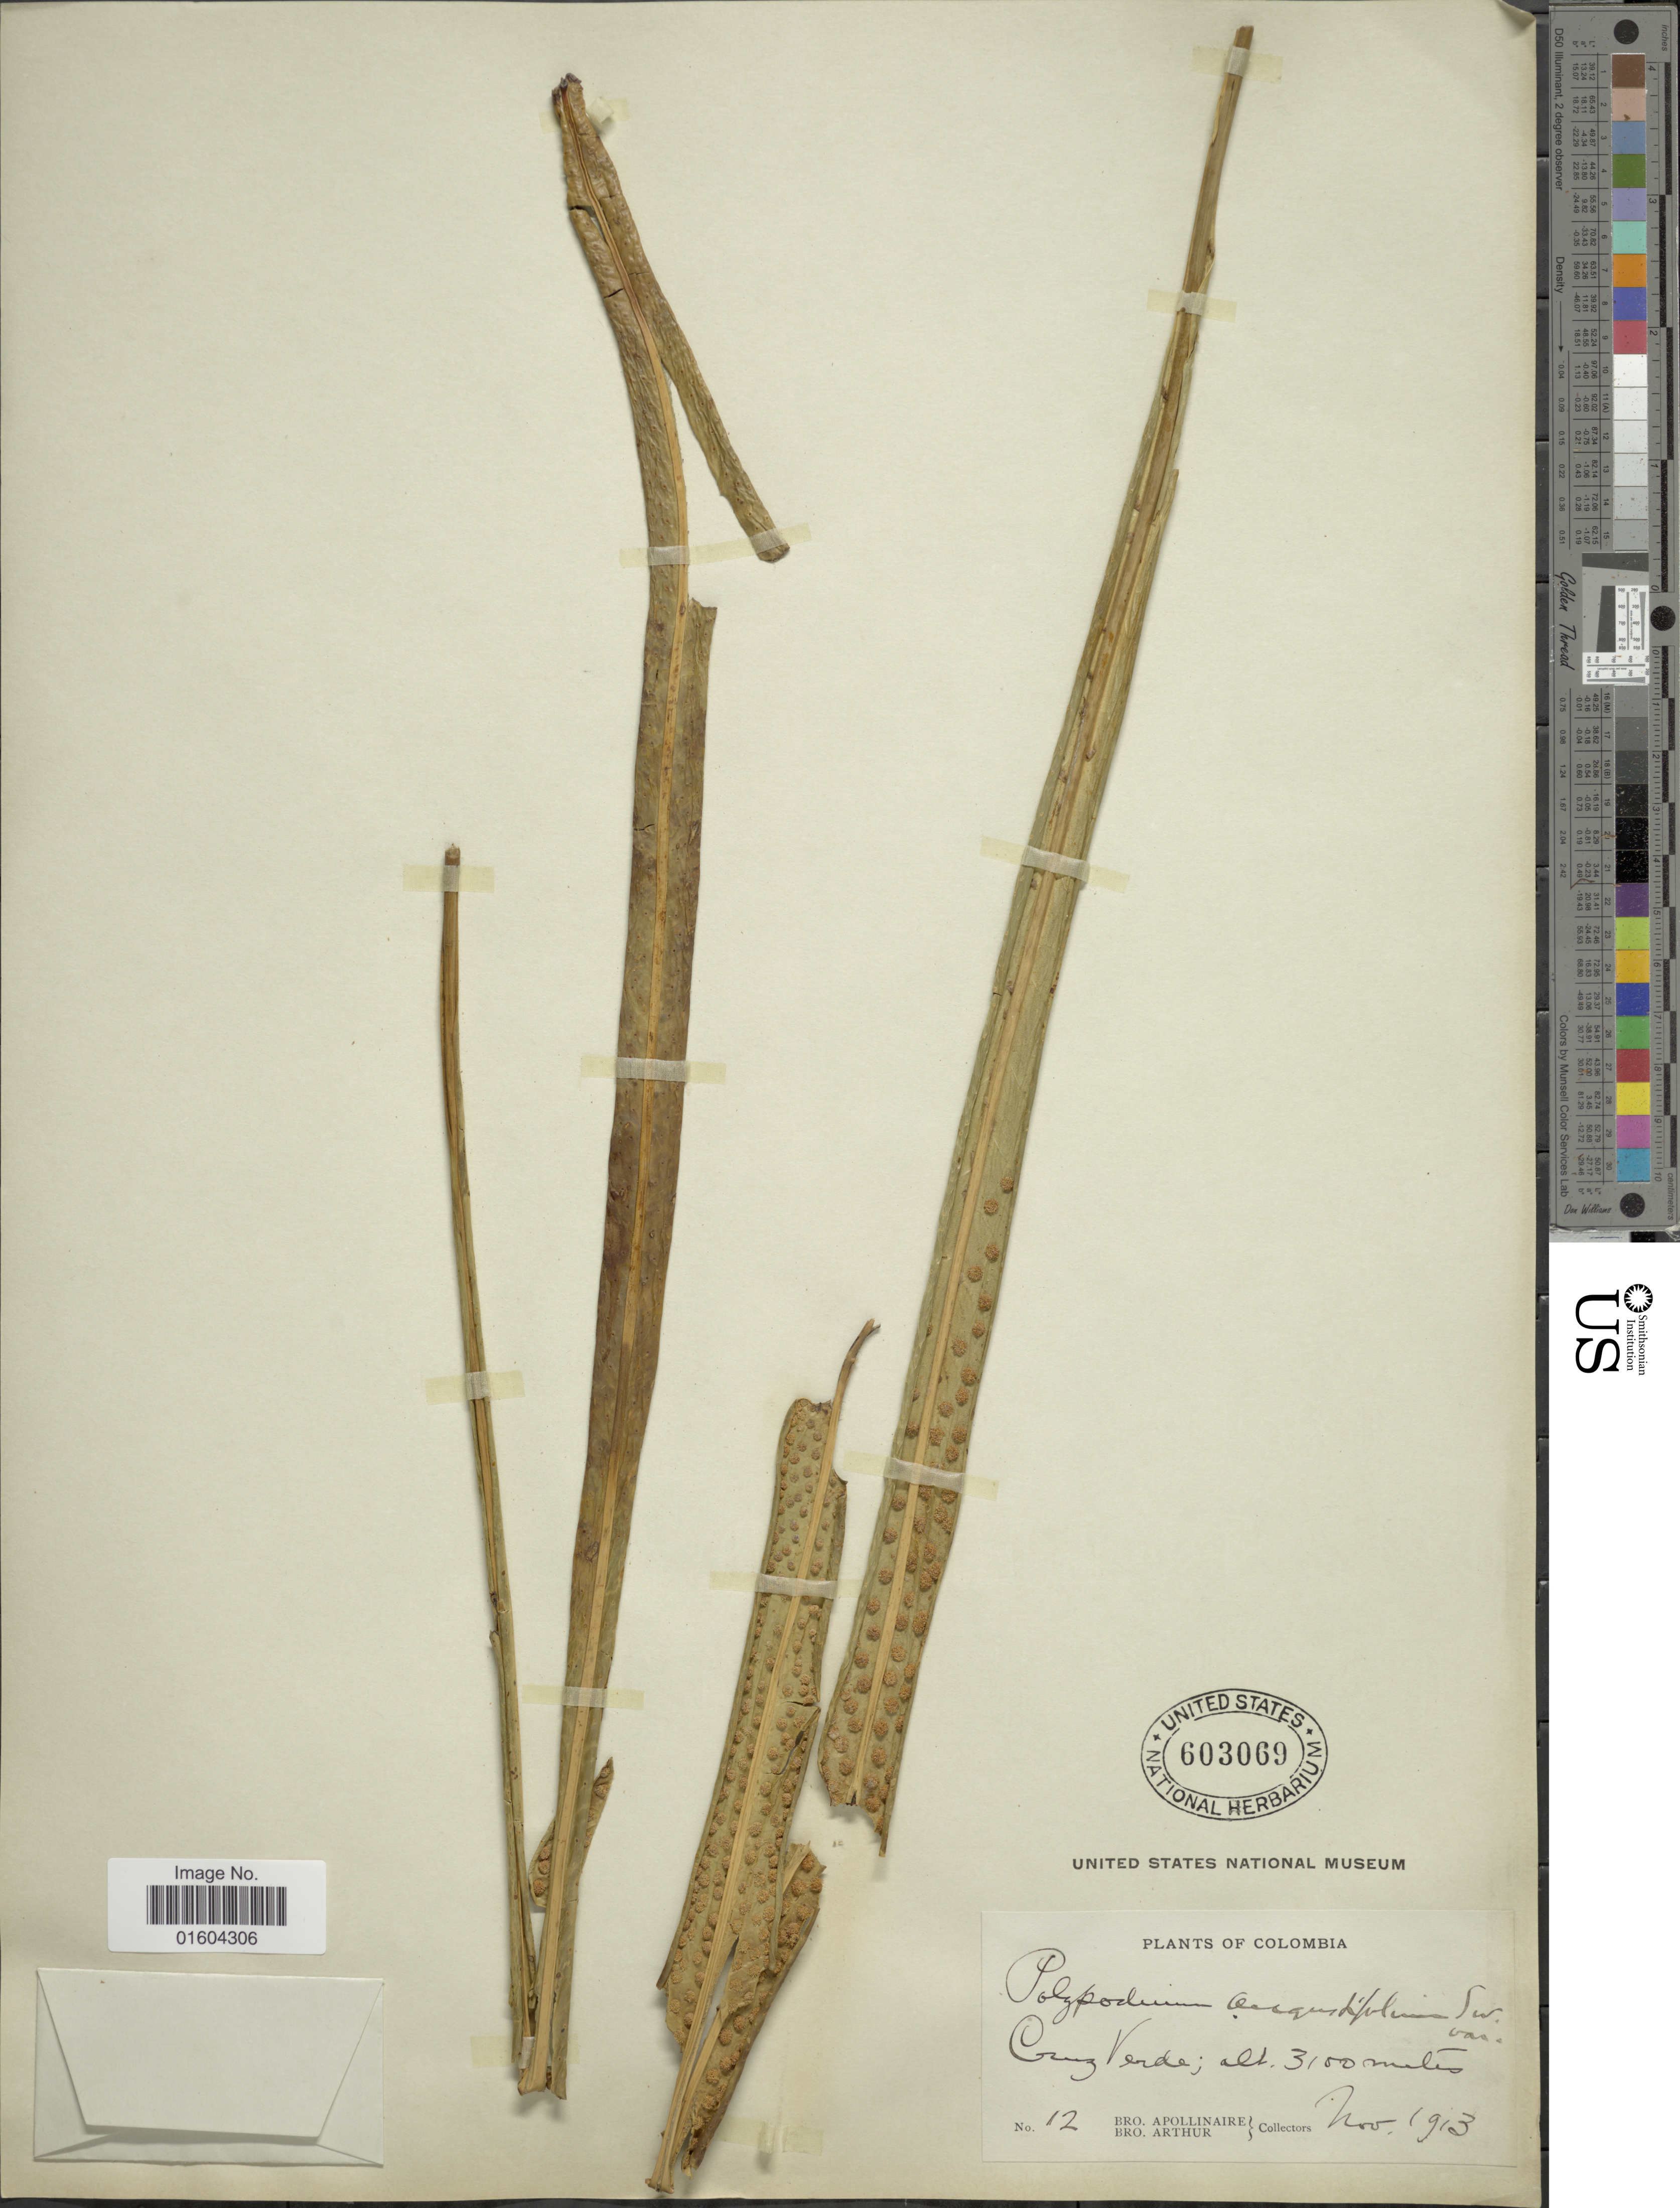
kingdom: Plantae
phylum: Tracheophyta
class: Polypodiopsida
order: Polypodiales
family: Polypodiaceae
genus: Campyloneurum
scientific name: Campyloneurum densifolium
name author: (Hieron.) Lellinger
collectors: Bro. Apollinaire & Bro. Arthur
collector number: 12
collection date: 1913-11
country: Colombia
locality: Colombia, Cruz Verde.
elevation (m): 3100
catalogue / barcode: US 603069